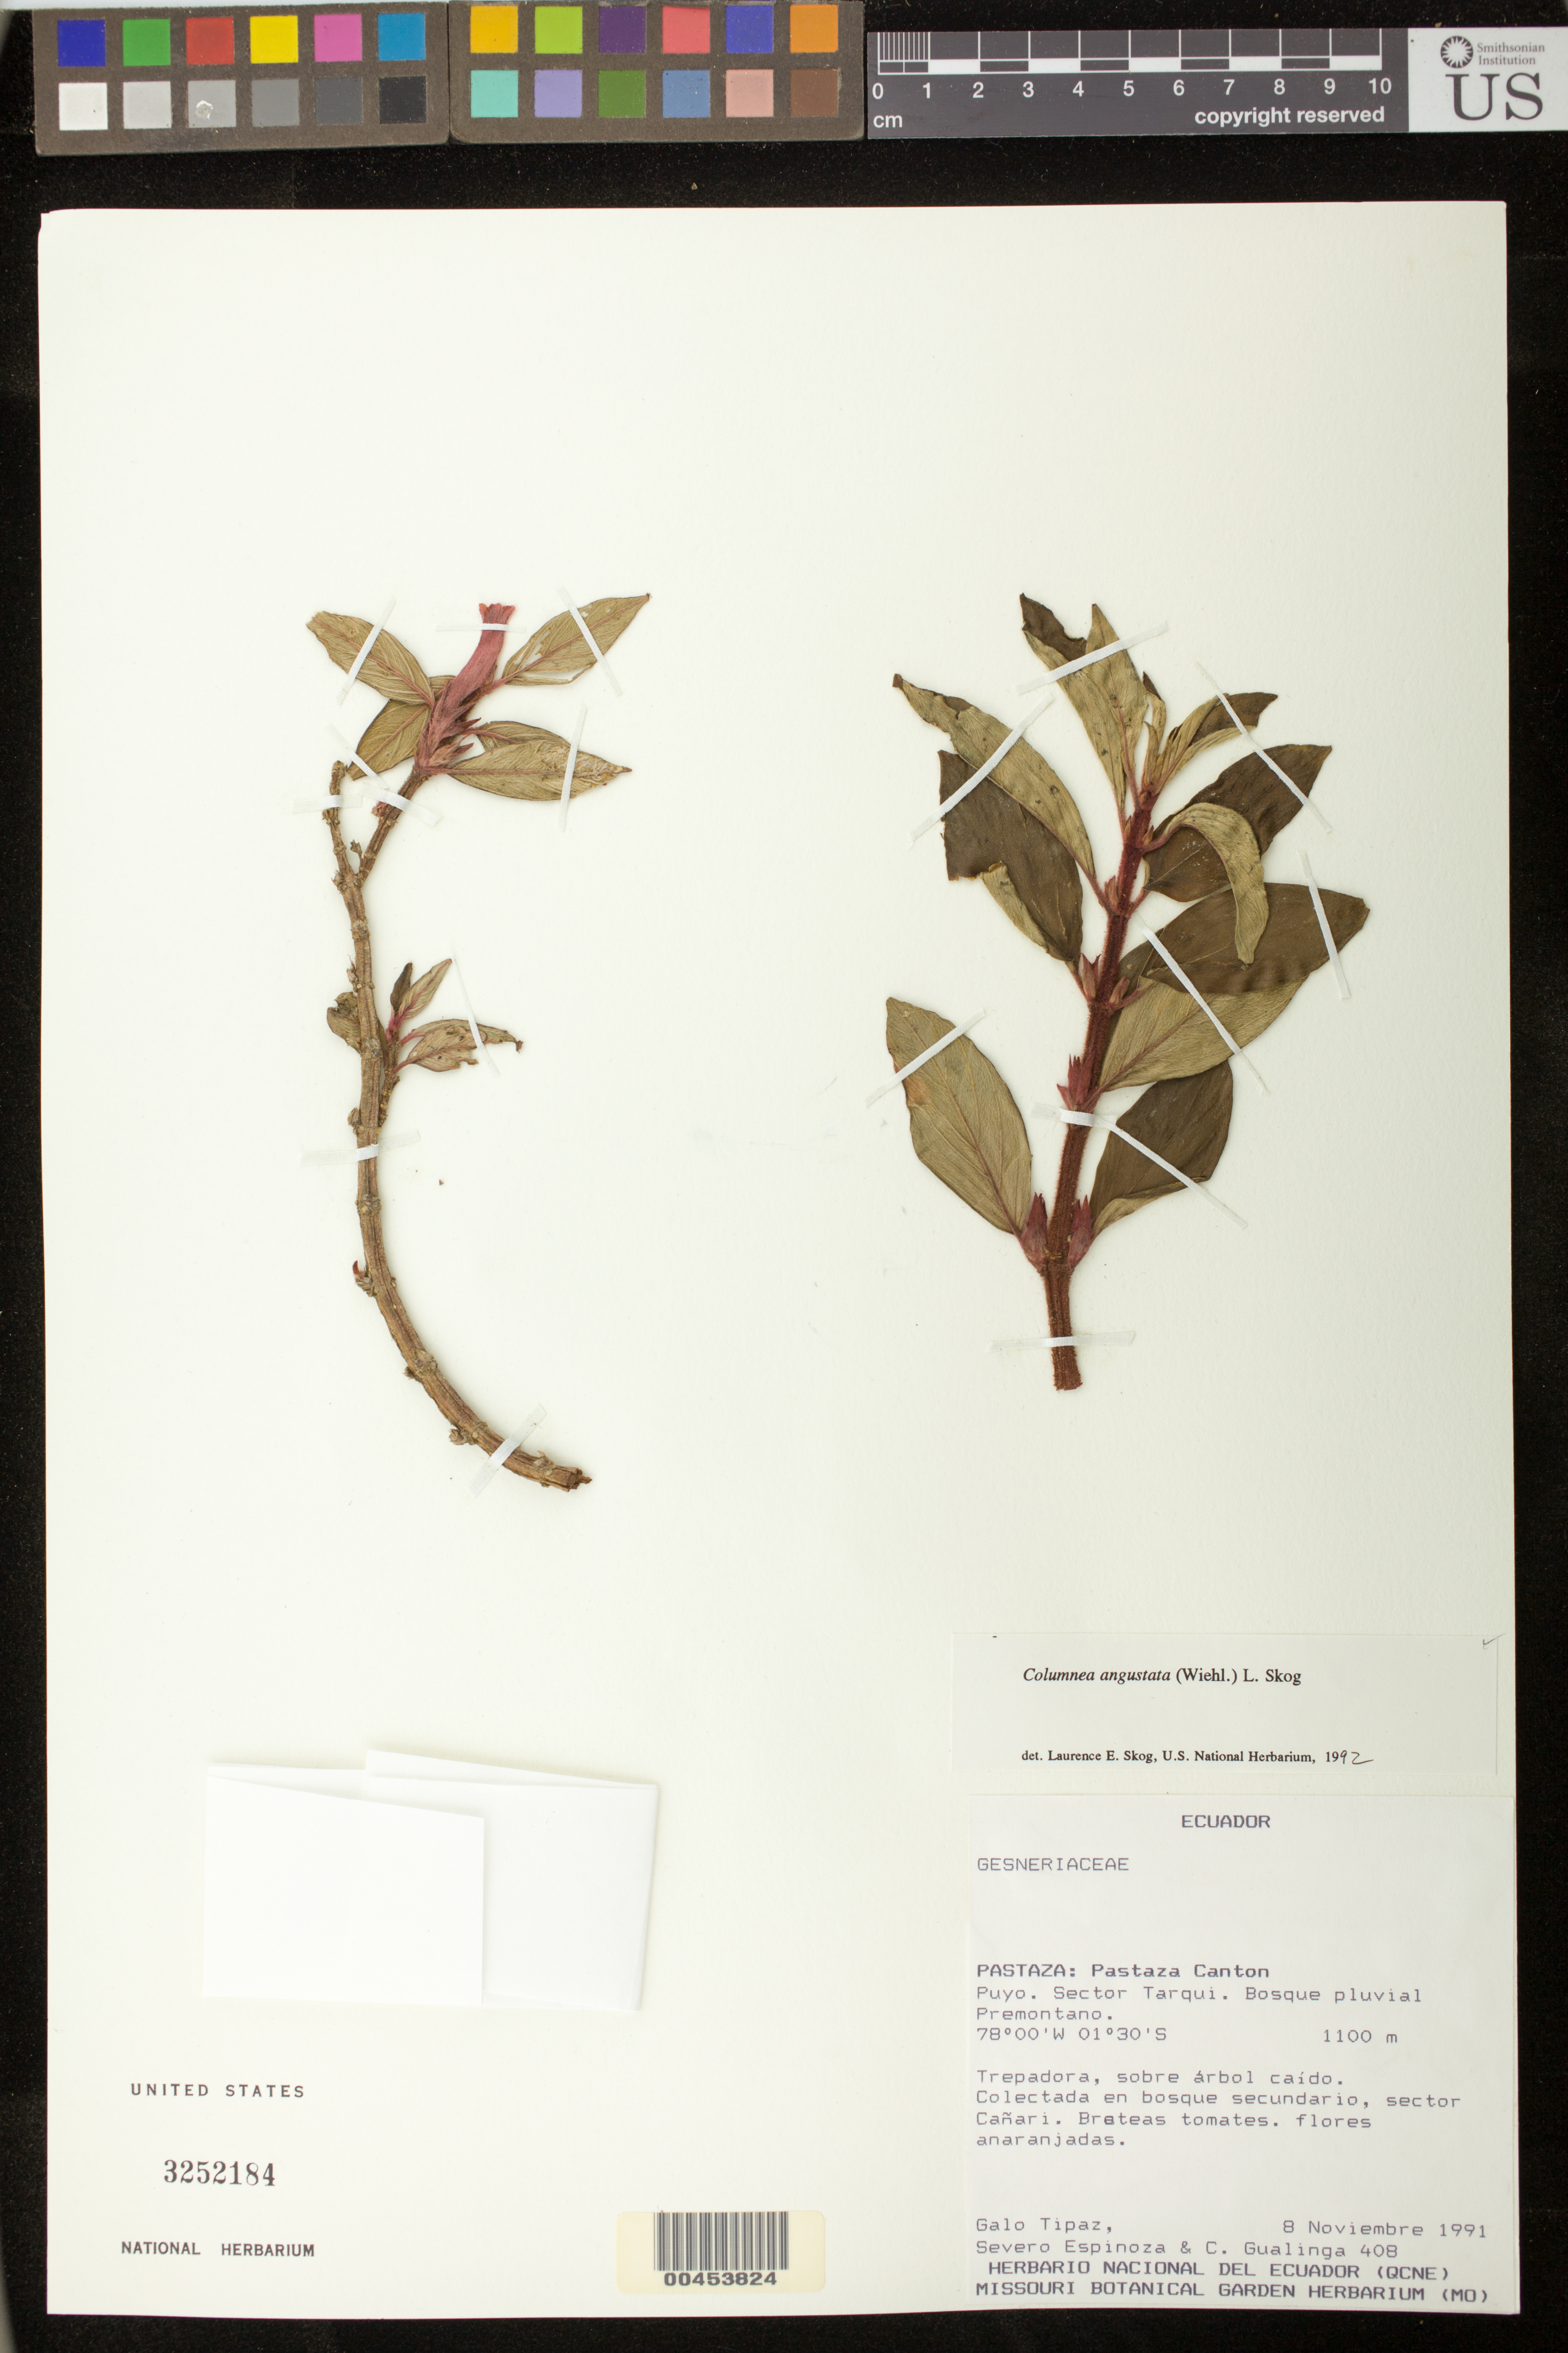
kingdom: Plantae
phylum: Tracheophyta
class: Magnoliopsida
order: Lamiales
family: Gesneriaceae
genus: Columnea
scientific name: Columnea angustata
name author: (Wiehler) L.E. Skog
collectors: G. Tipaz, S. Espinoza & C. Gualinga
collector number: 408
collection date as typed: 08 Nov 1991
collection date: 1991-11-08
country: Ecuador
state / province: Pastaza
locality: Pastaza Canton, Puyo, sector Tarqui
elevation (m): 1100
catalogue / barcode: US 3252184